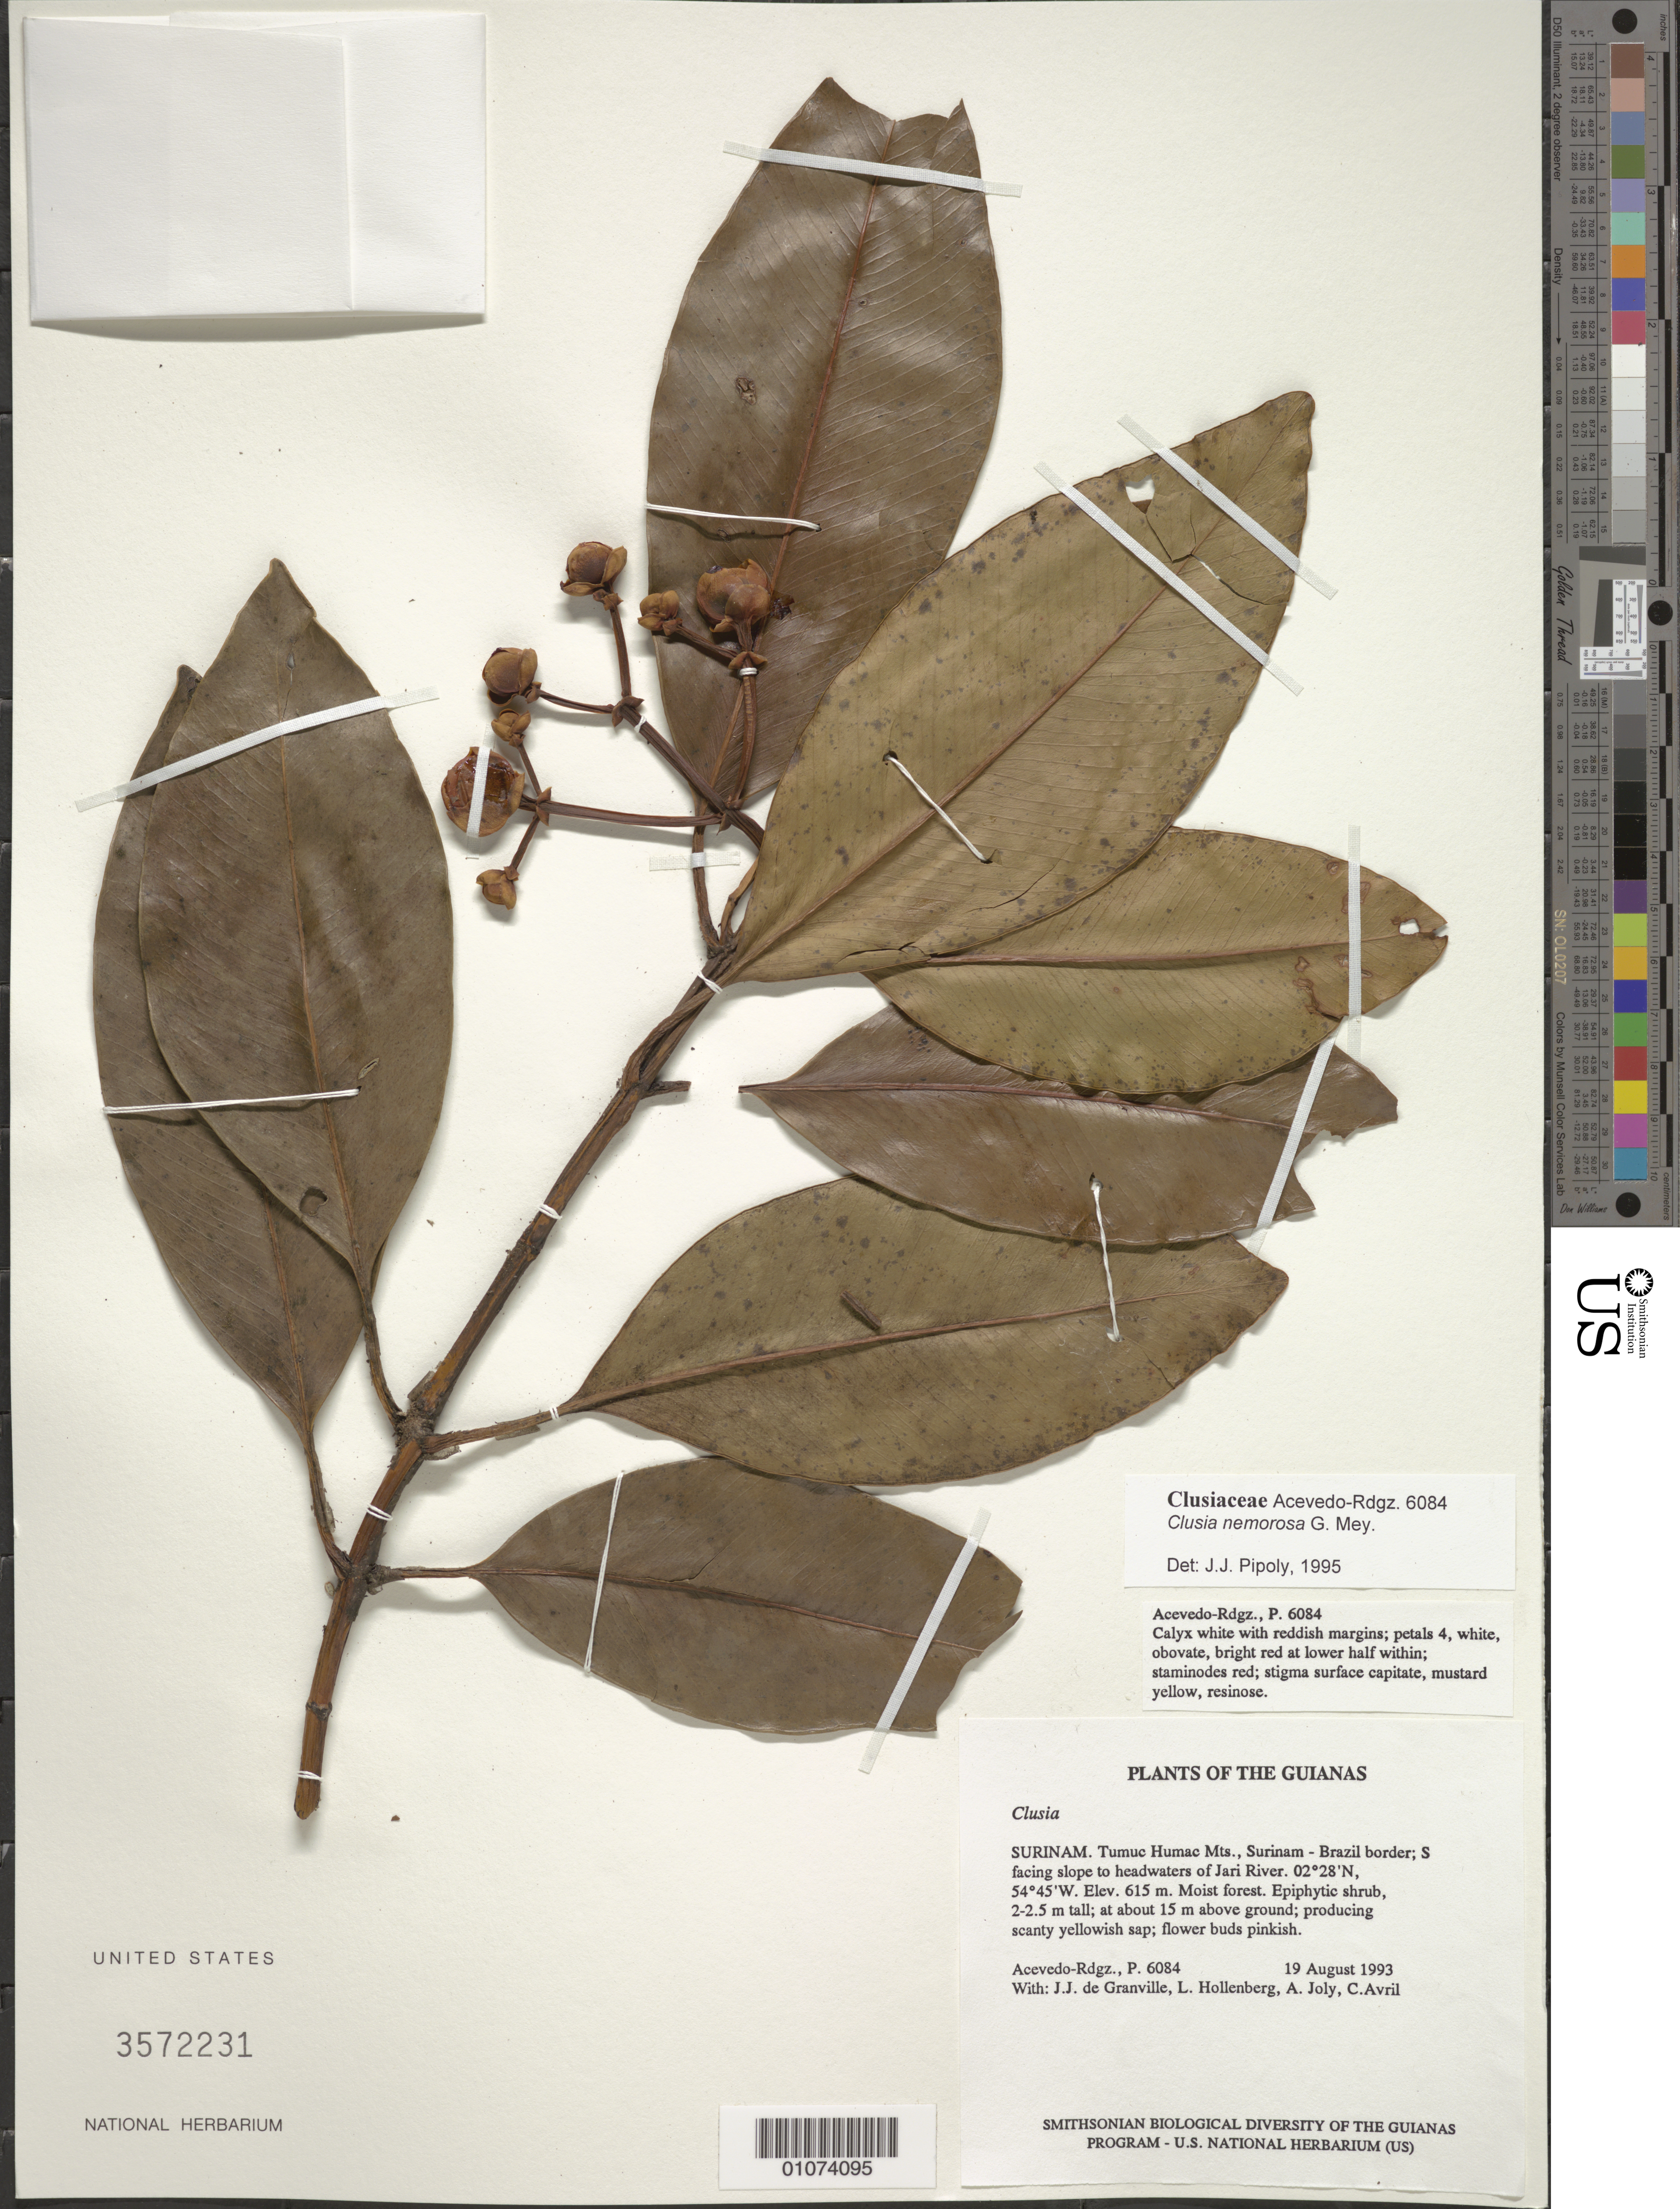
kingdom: Plantae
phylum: Tracheophyta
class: Magnoliopsida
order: Malpighiales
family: Clusiaceae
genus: Clusia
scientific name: Clusia nemorosa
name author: G. Mey.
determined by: Pipoly, J. J., III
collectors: P. Acevedo-Rodr.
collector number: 6084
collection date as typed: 19 Aug 1993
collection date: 1993-08-19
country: Suriname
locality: Tumuc Humac Mts., Surinam - Brazil border; S facing slope to headwaters of Jari River.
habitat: Moist forest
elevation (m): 615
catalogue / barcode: US 3572231